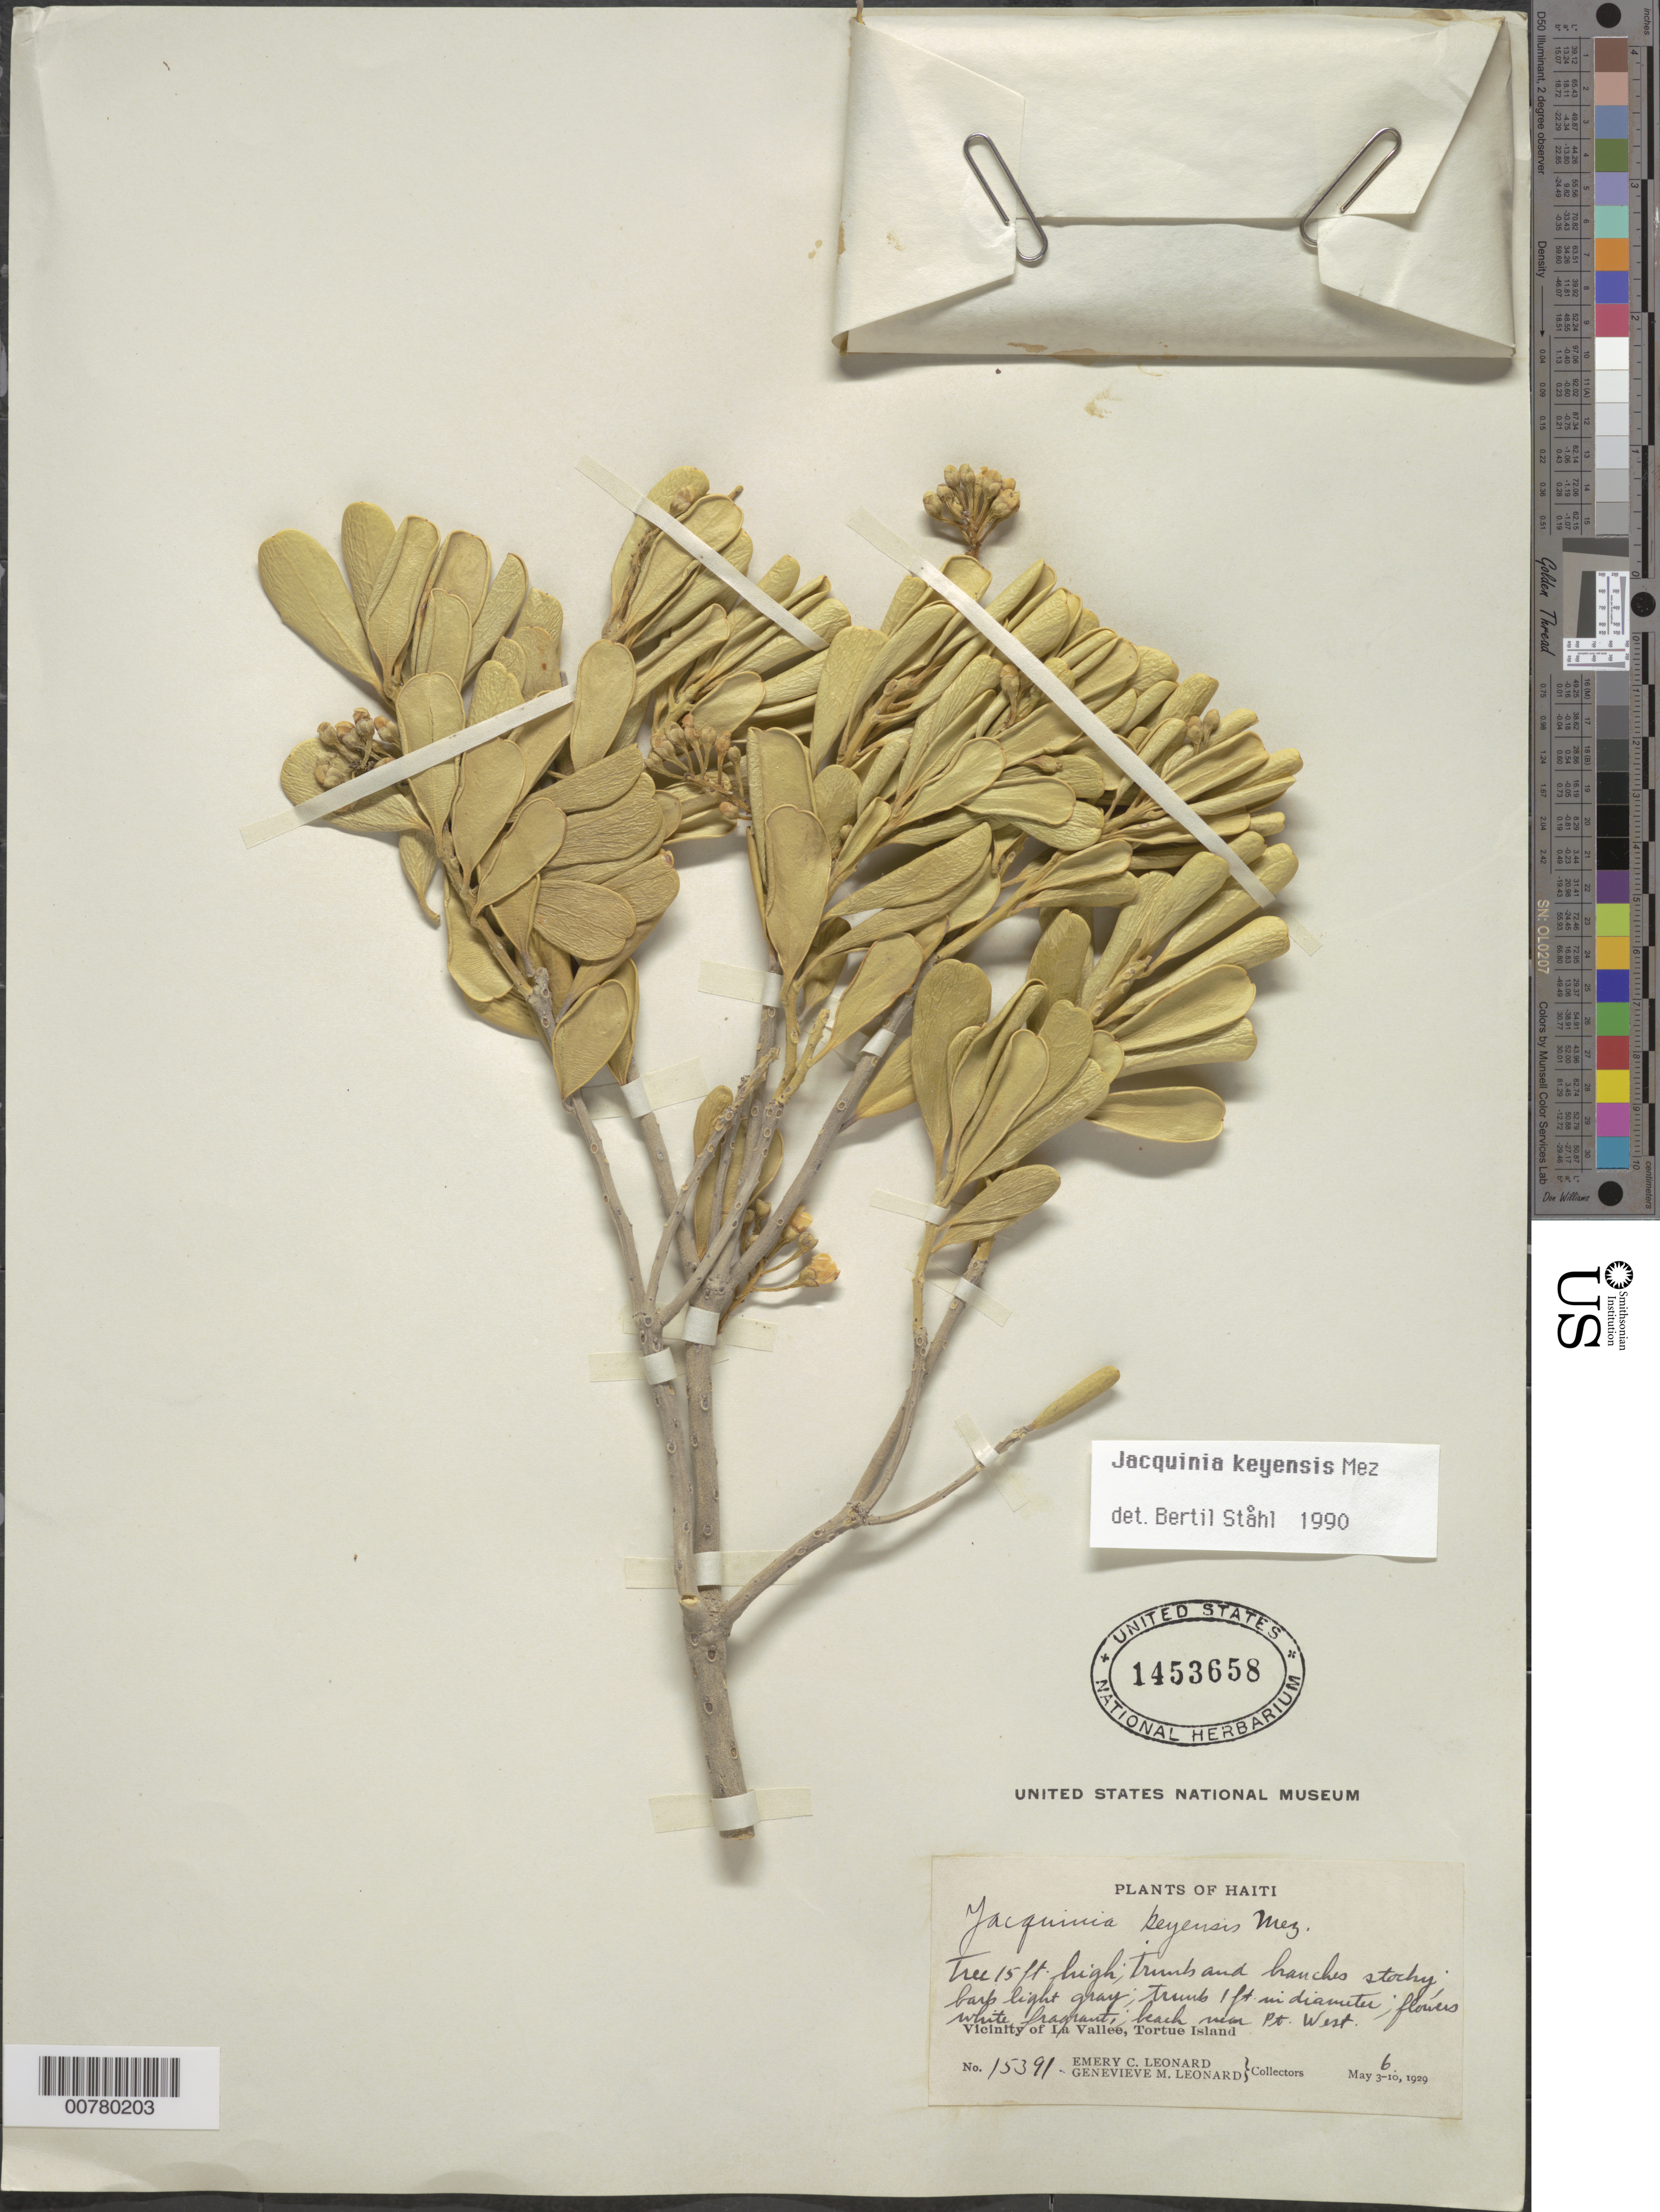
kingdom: Plantae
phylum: Tracheophyta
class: Magnoliopsida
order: Ericales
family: Primulaceae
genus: Jacquinia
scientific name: Jacquinia keyensis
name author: Mez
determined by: Ståhl, B.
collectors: E. C. Leonard & G. M. Leonard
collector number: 15391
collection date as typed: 06 May 1929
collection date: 1929-05-06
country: Haiti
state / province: Nord-Óuest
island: Île de la Tortue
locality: Tortue Island, vicinity of La Vallée, beach near Pt. West.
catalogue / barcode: US 1453658